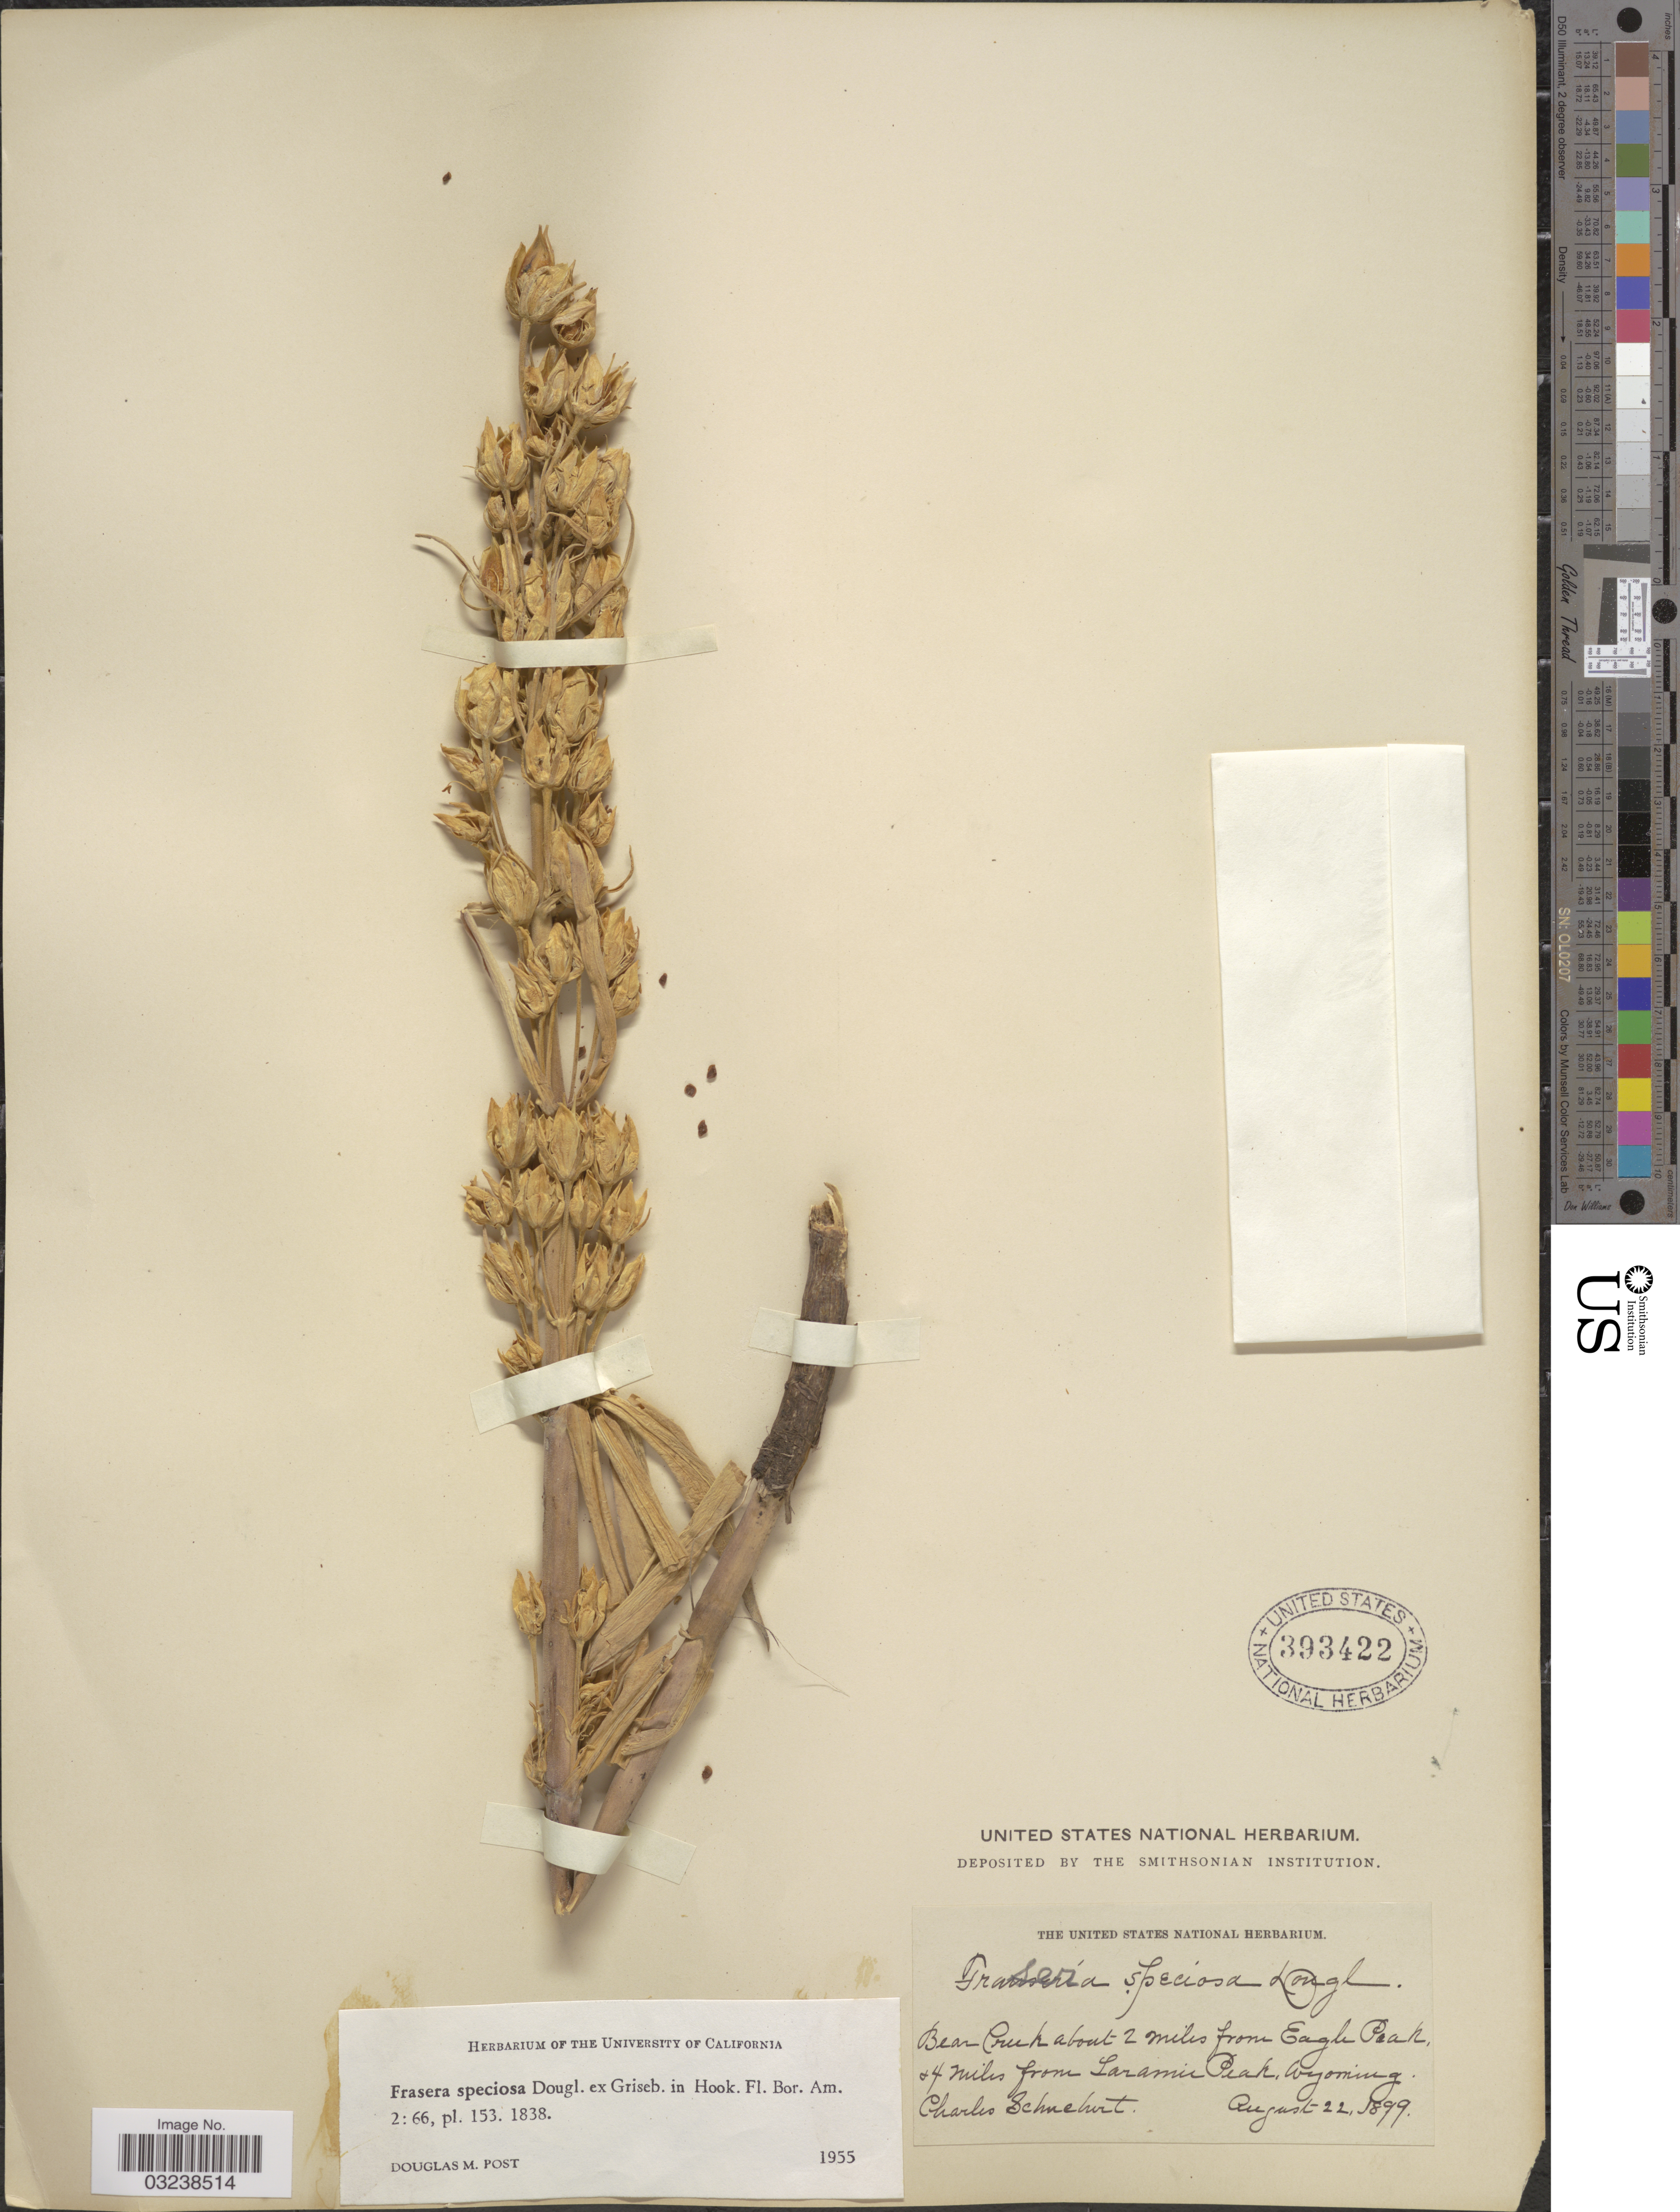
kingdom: Plantae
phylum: Tracheophyta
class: Magnoliopsida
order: Gentianales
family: Gentianaceae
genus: Swertia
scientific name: Swertia radiata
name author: (Kellogg) Kuntze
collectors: C. Schuchert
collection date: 1899-08-22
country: United States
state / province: Wyoming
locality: Bear Creek about 2 miles from Eagle Peak, and 4 miles from Laramie Peak.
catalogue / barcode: US 393422